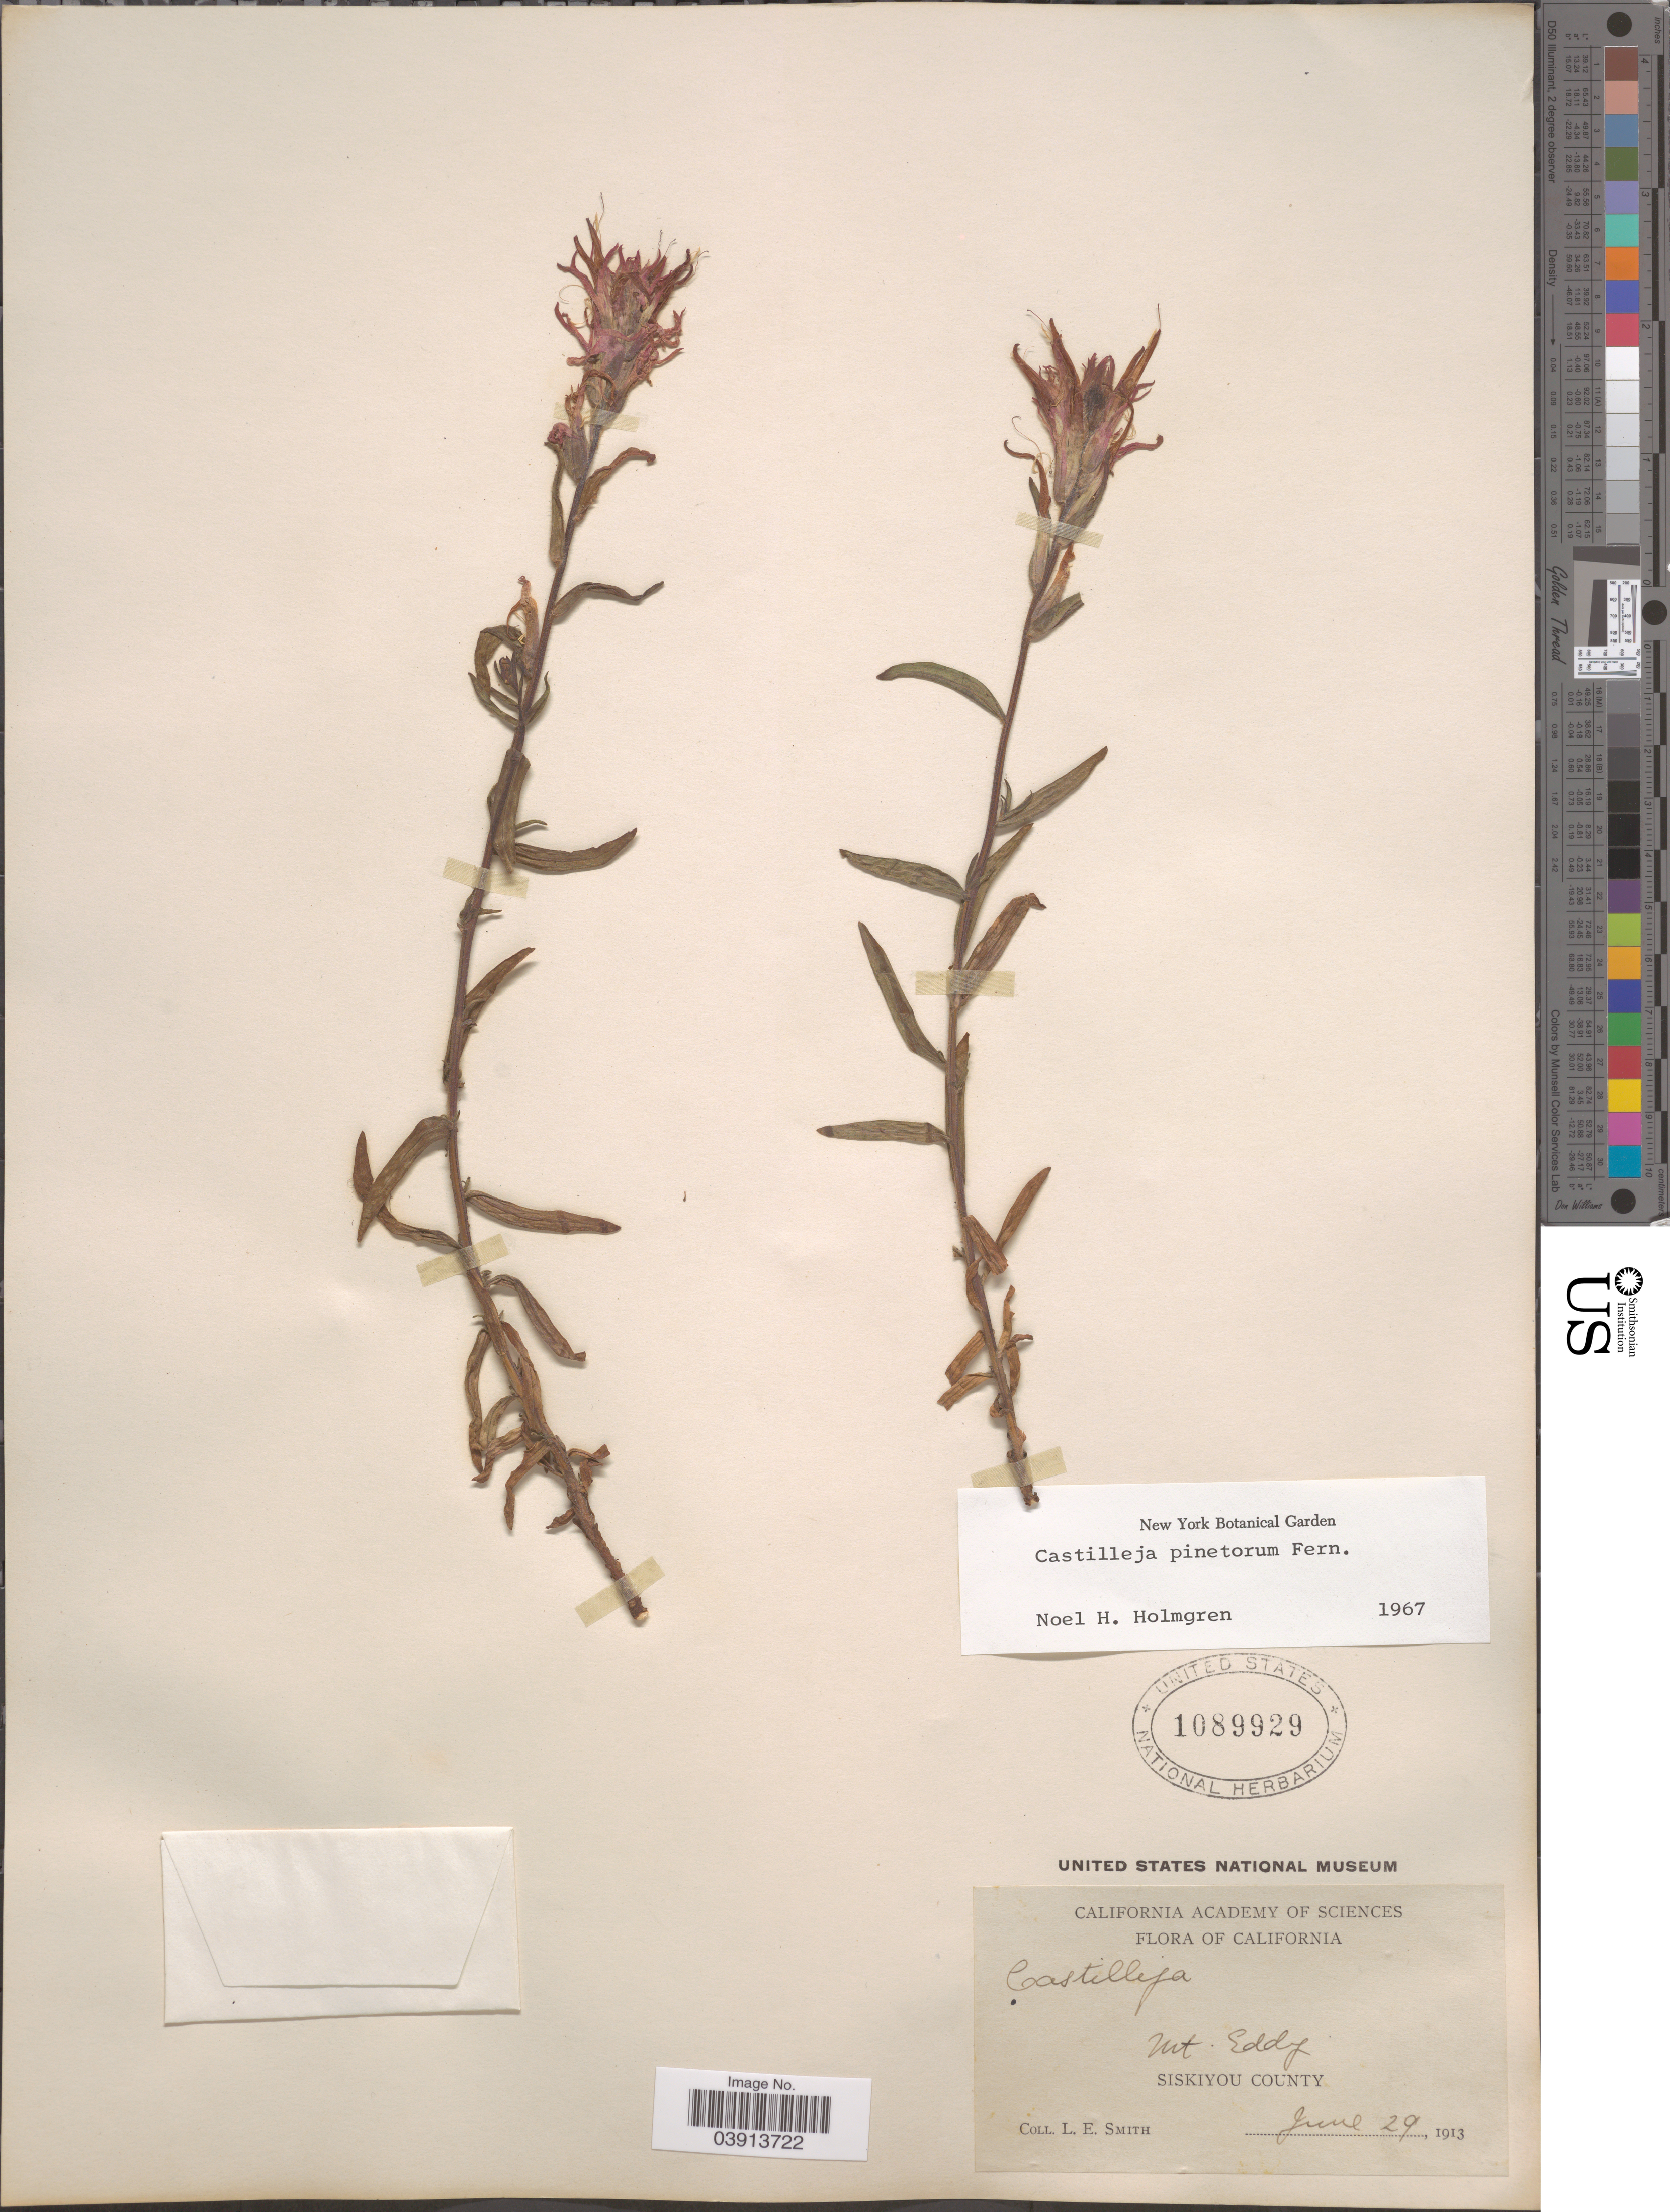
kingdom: Plantae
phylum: Tracheophyta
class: Magnoliopsida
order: Lamiales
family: Orobanchaceae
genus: Castilleja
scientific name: Castilleja pinetorum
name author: Fernald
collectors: L. E. Smith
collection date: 1913-06-29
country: United States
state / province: California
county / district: Siskiyou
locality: Mt. Eddy. Siskiyou County.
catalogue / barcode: US 1089929